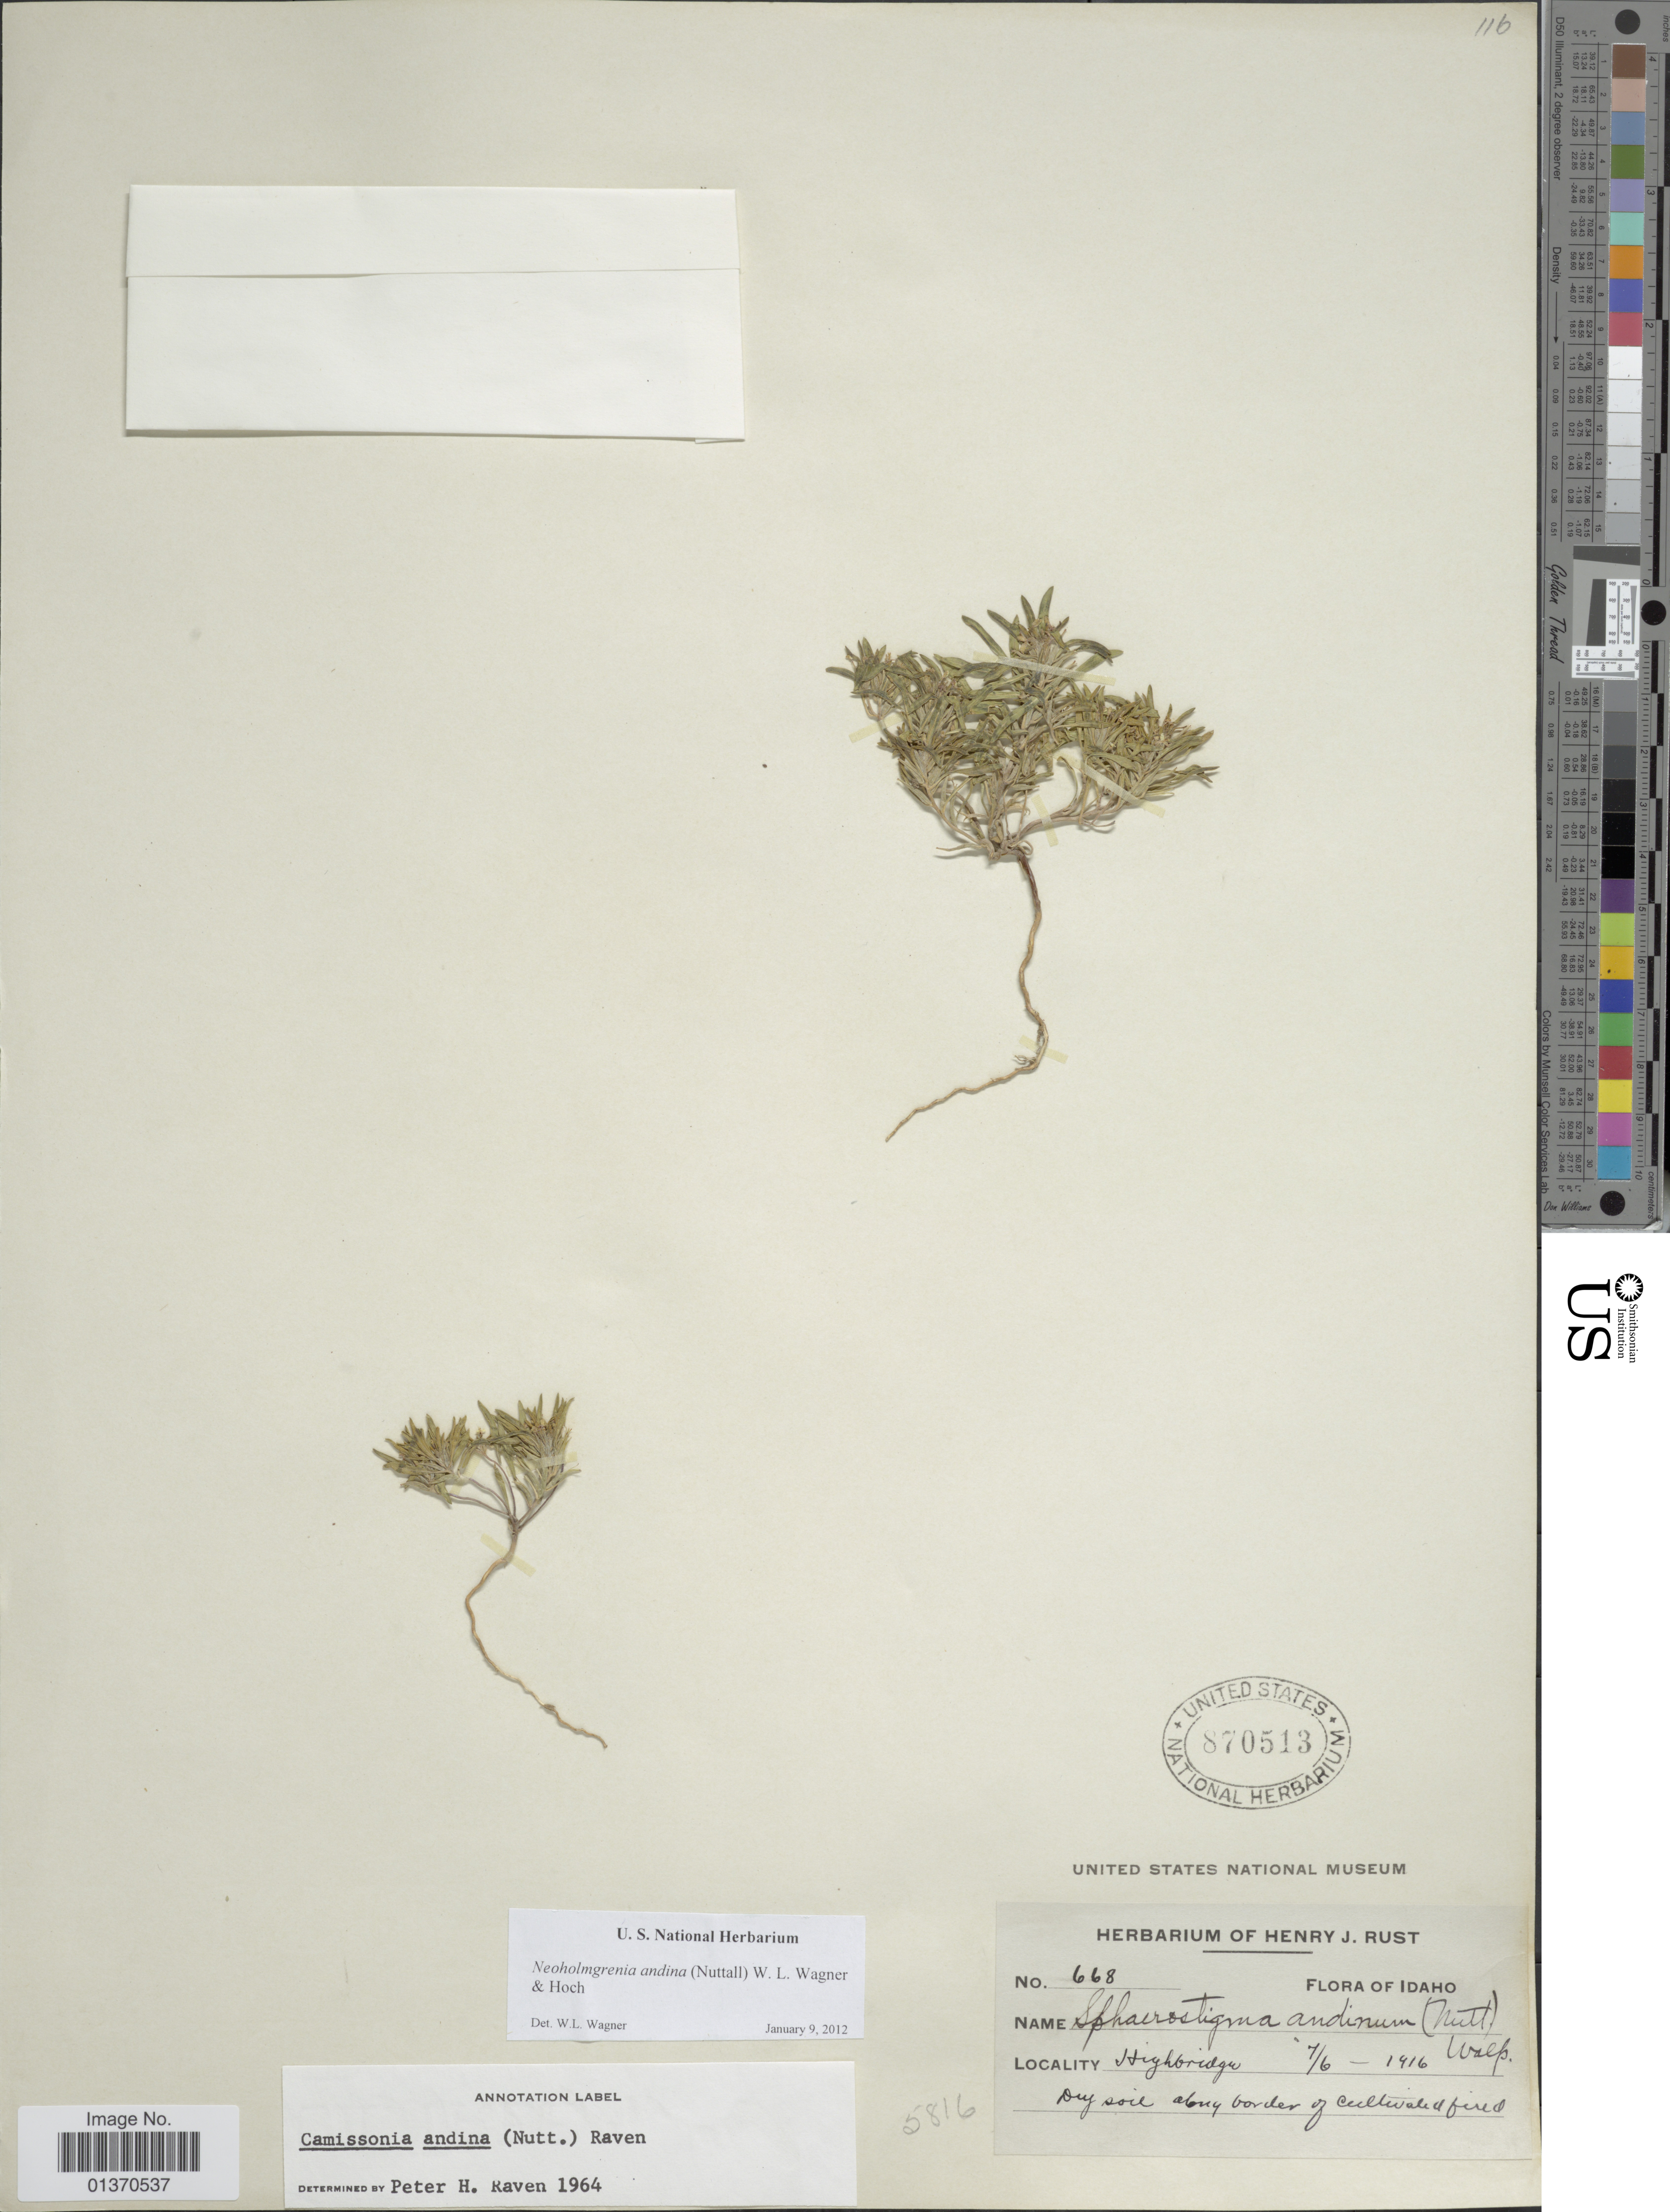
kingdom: Plantae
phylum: Tracheophyta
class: Magnoliopsida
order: Myrtales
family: Onagraceae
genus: Neoholmgrenia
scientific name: Neoholmgrenia andina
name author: (Nutt.) W.L. Wagner & Hoch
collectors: ex herb. Henry J. Rust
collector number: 668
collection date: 1916-06-07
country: United States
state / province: Idaho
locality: Highbridge, dry soil along border of cultivated field.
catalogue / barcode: US 870513